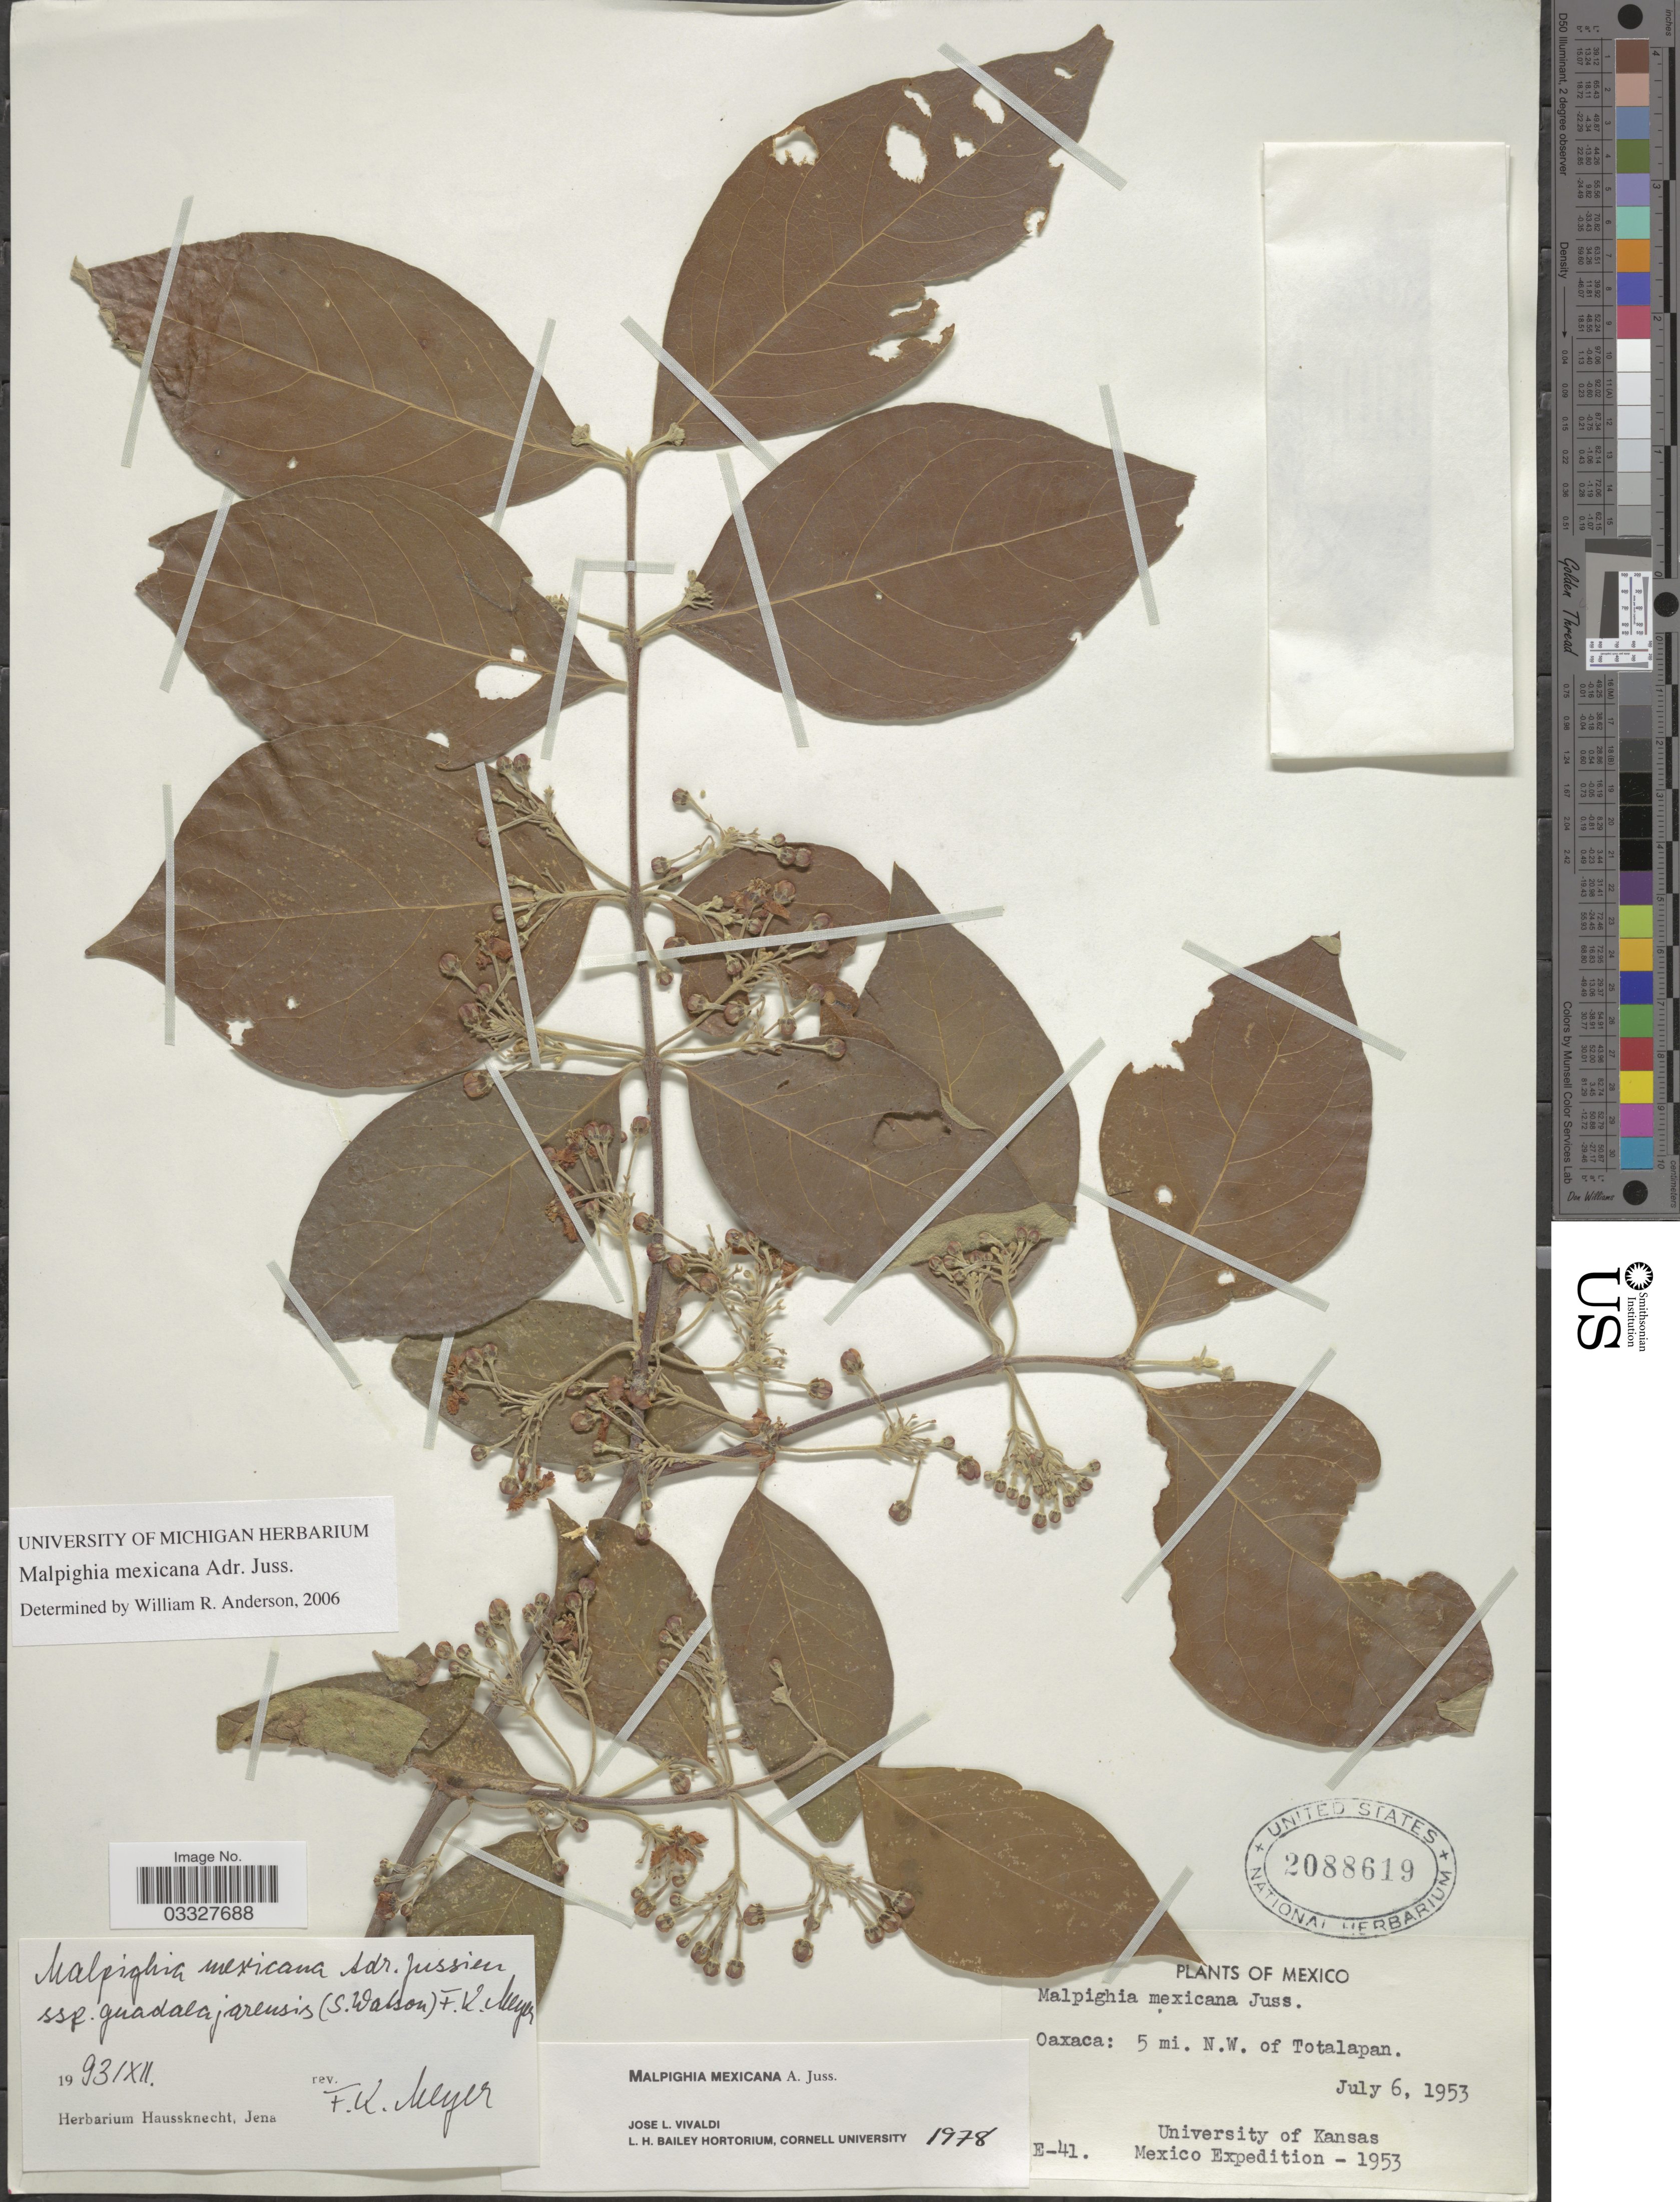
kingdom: Plantae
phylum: Tracheophyta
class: Magnoliopsida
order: Malpighiales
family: Malpighiaceae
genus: Malpighia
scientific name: Malpighia mexicana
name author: A. Juss.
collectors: University of Kansas Mexico Expedition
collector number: E-41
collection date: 1953-07-06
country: Mexico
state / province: Oaxaca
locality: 5 mi. N.W. of Totalapan.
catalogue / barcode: US 2088619